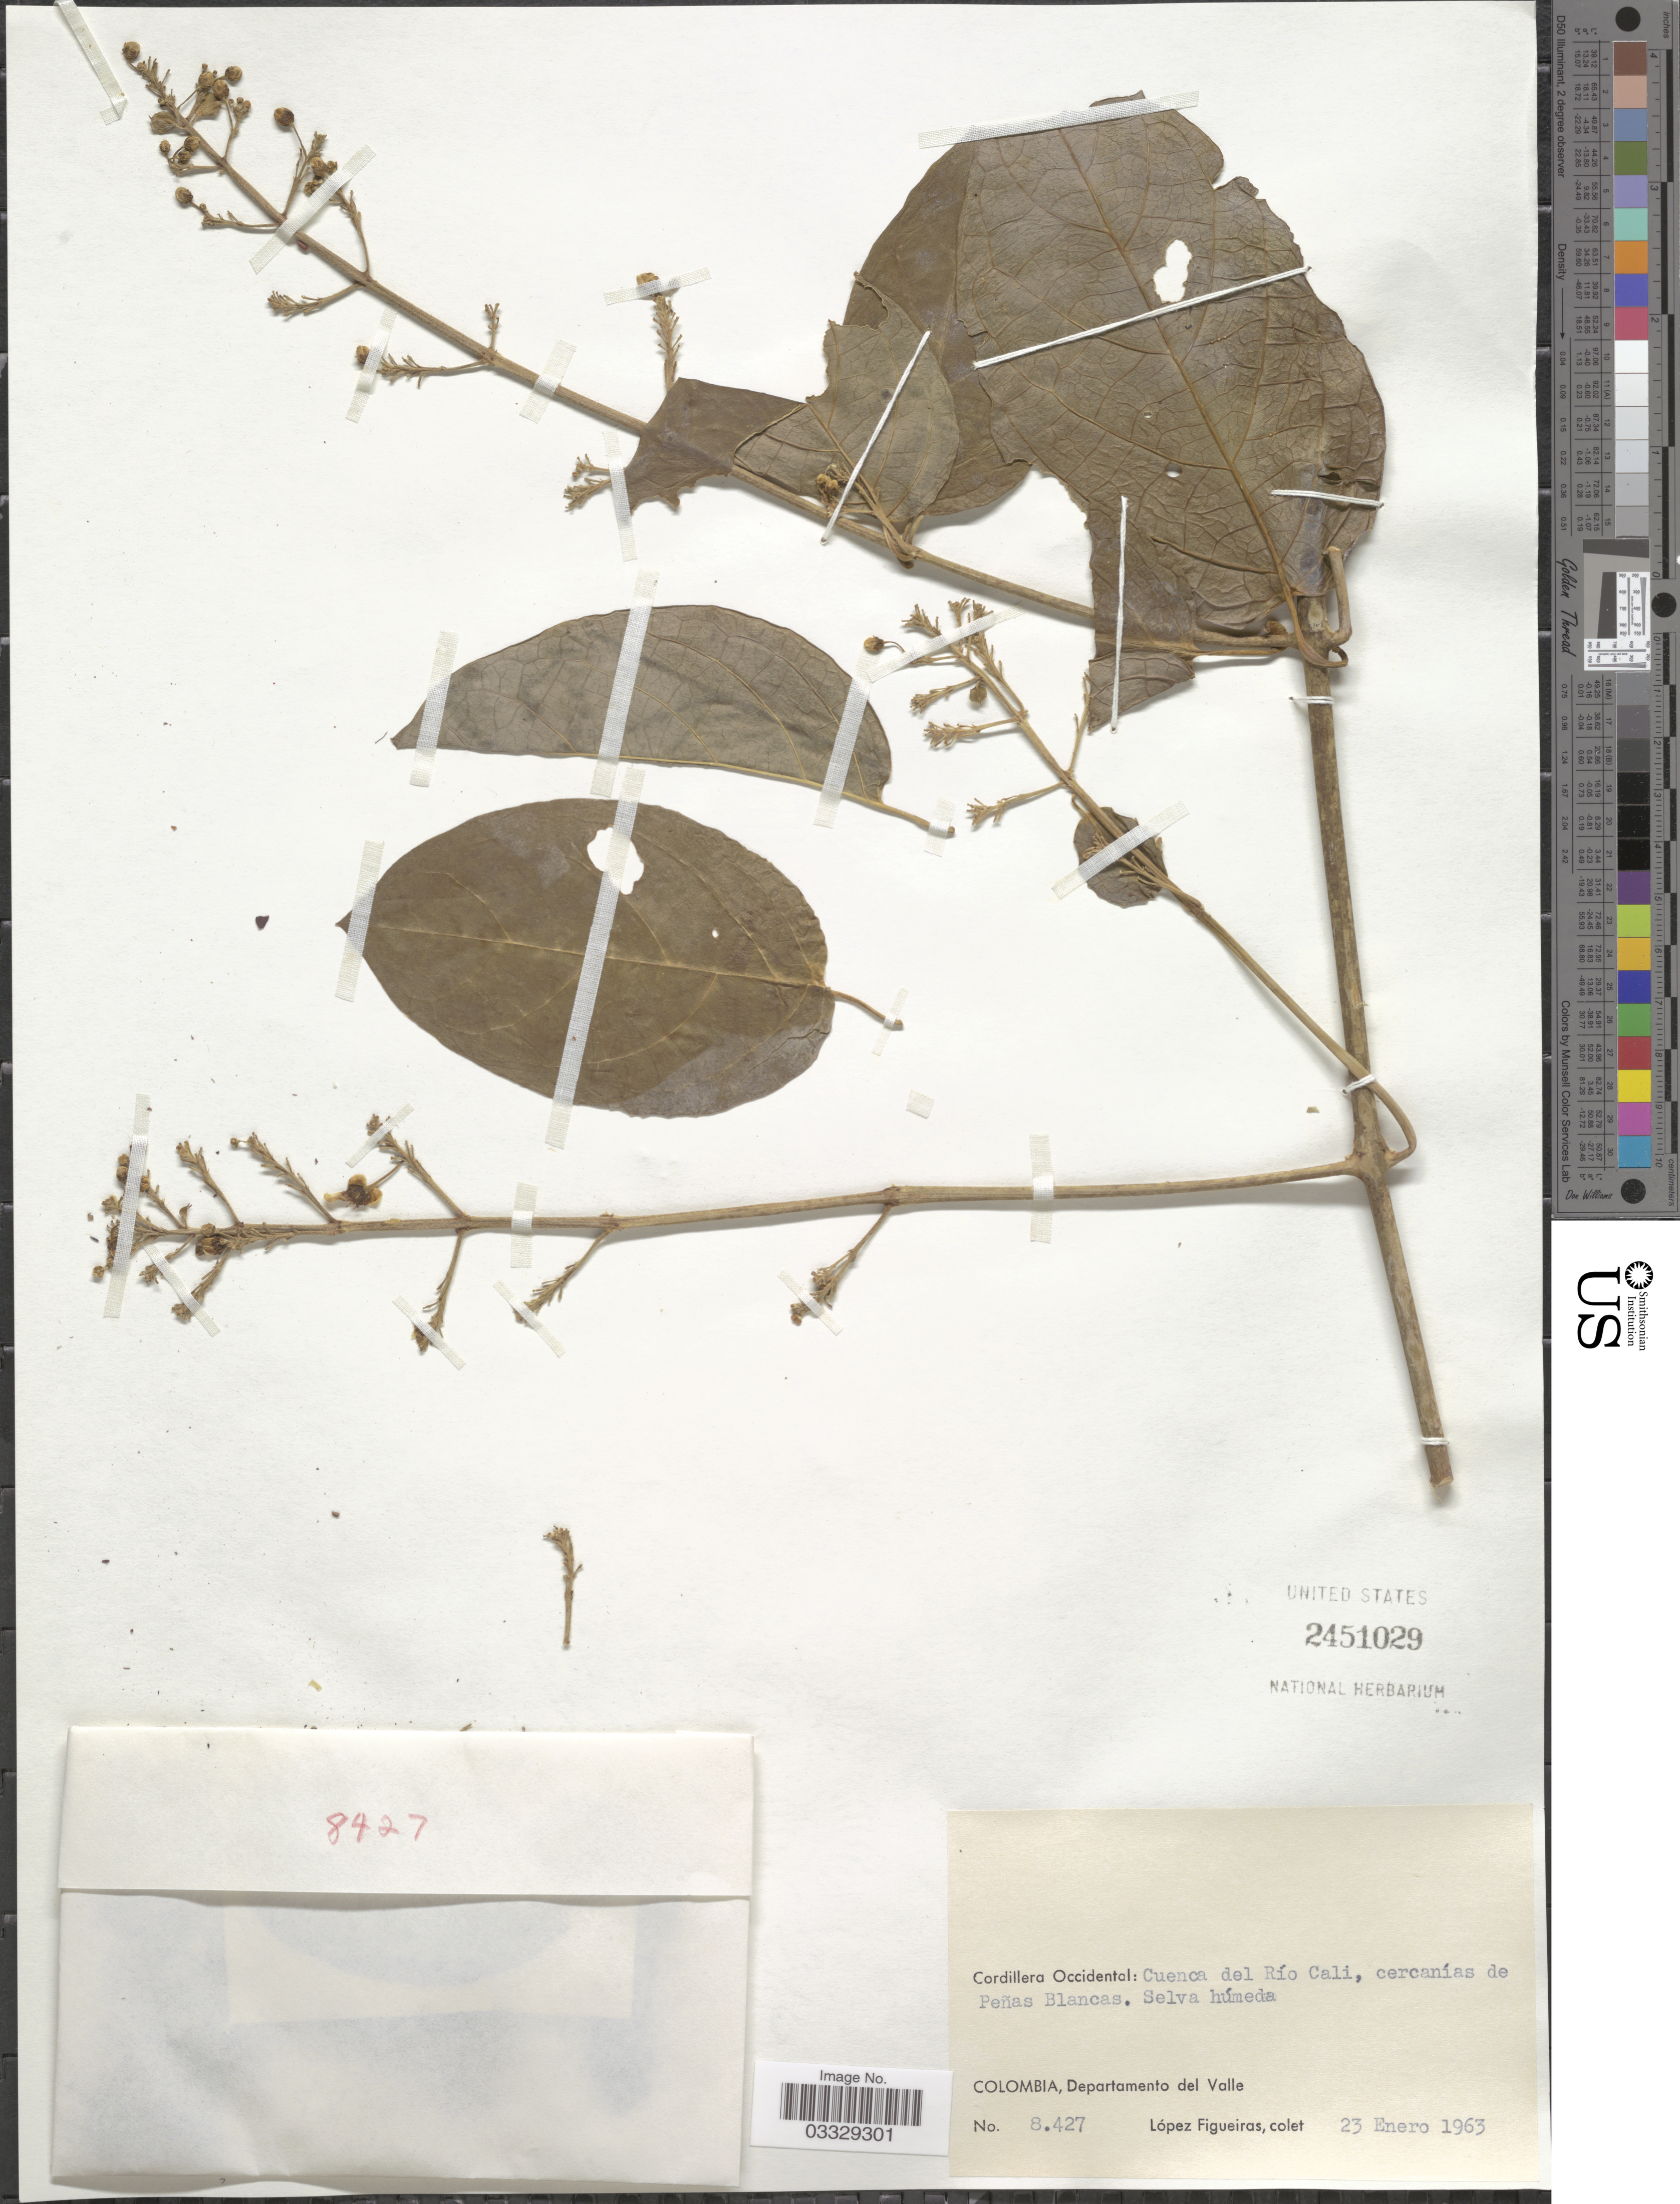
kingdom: Plantae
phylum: Tracheophyta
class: Magnoliopsida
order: Malpighiales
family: Malpighiaceae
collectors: M. López Figueiras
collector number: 8427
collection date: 1963-01-23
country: Colombia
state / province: Valle del Cauca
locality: Cordillera Occidental: Cuenca del Río Cali, cercanías de Peñas Blancas. Departamento del Valle.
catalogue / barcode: US 2451029